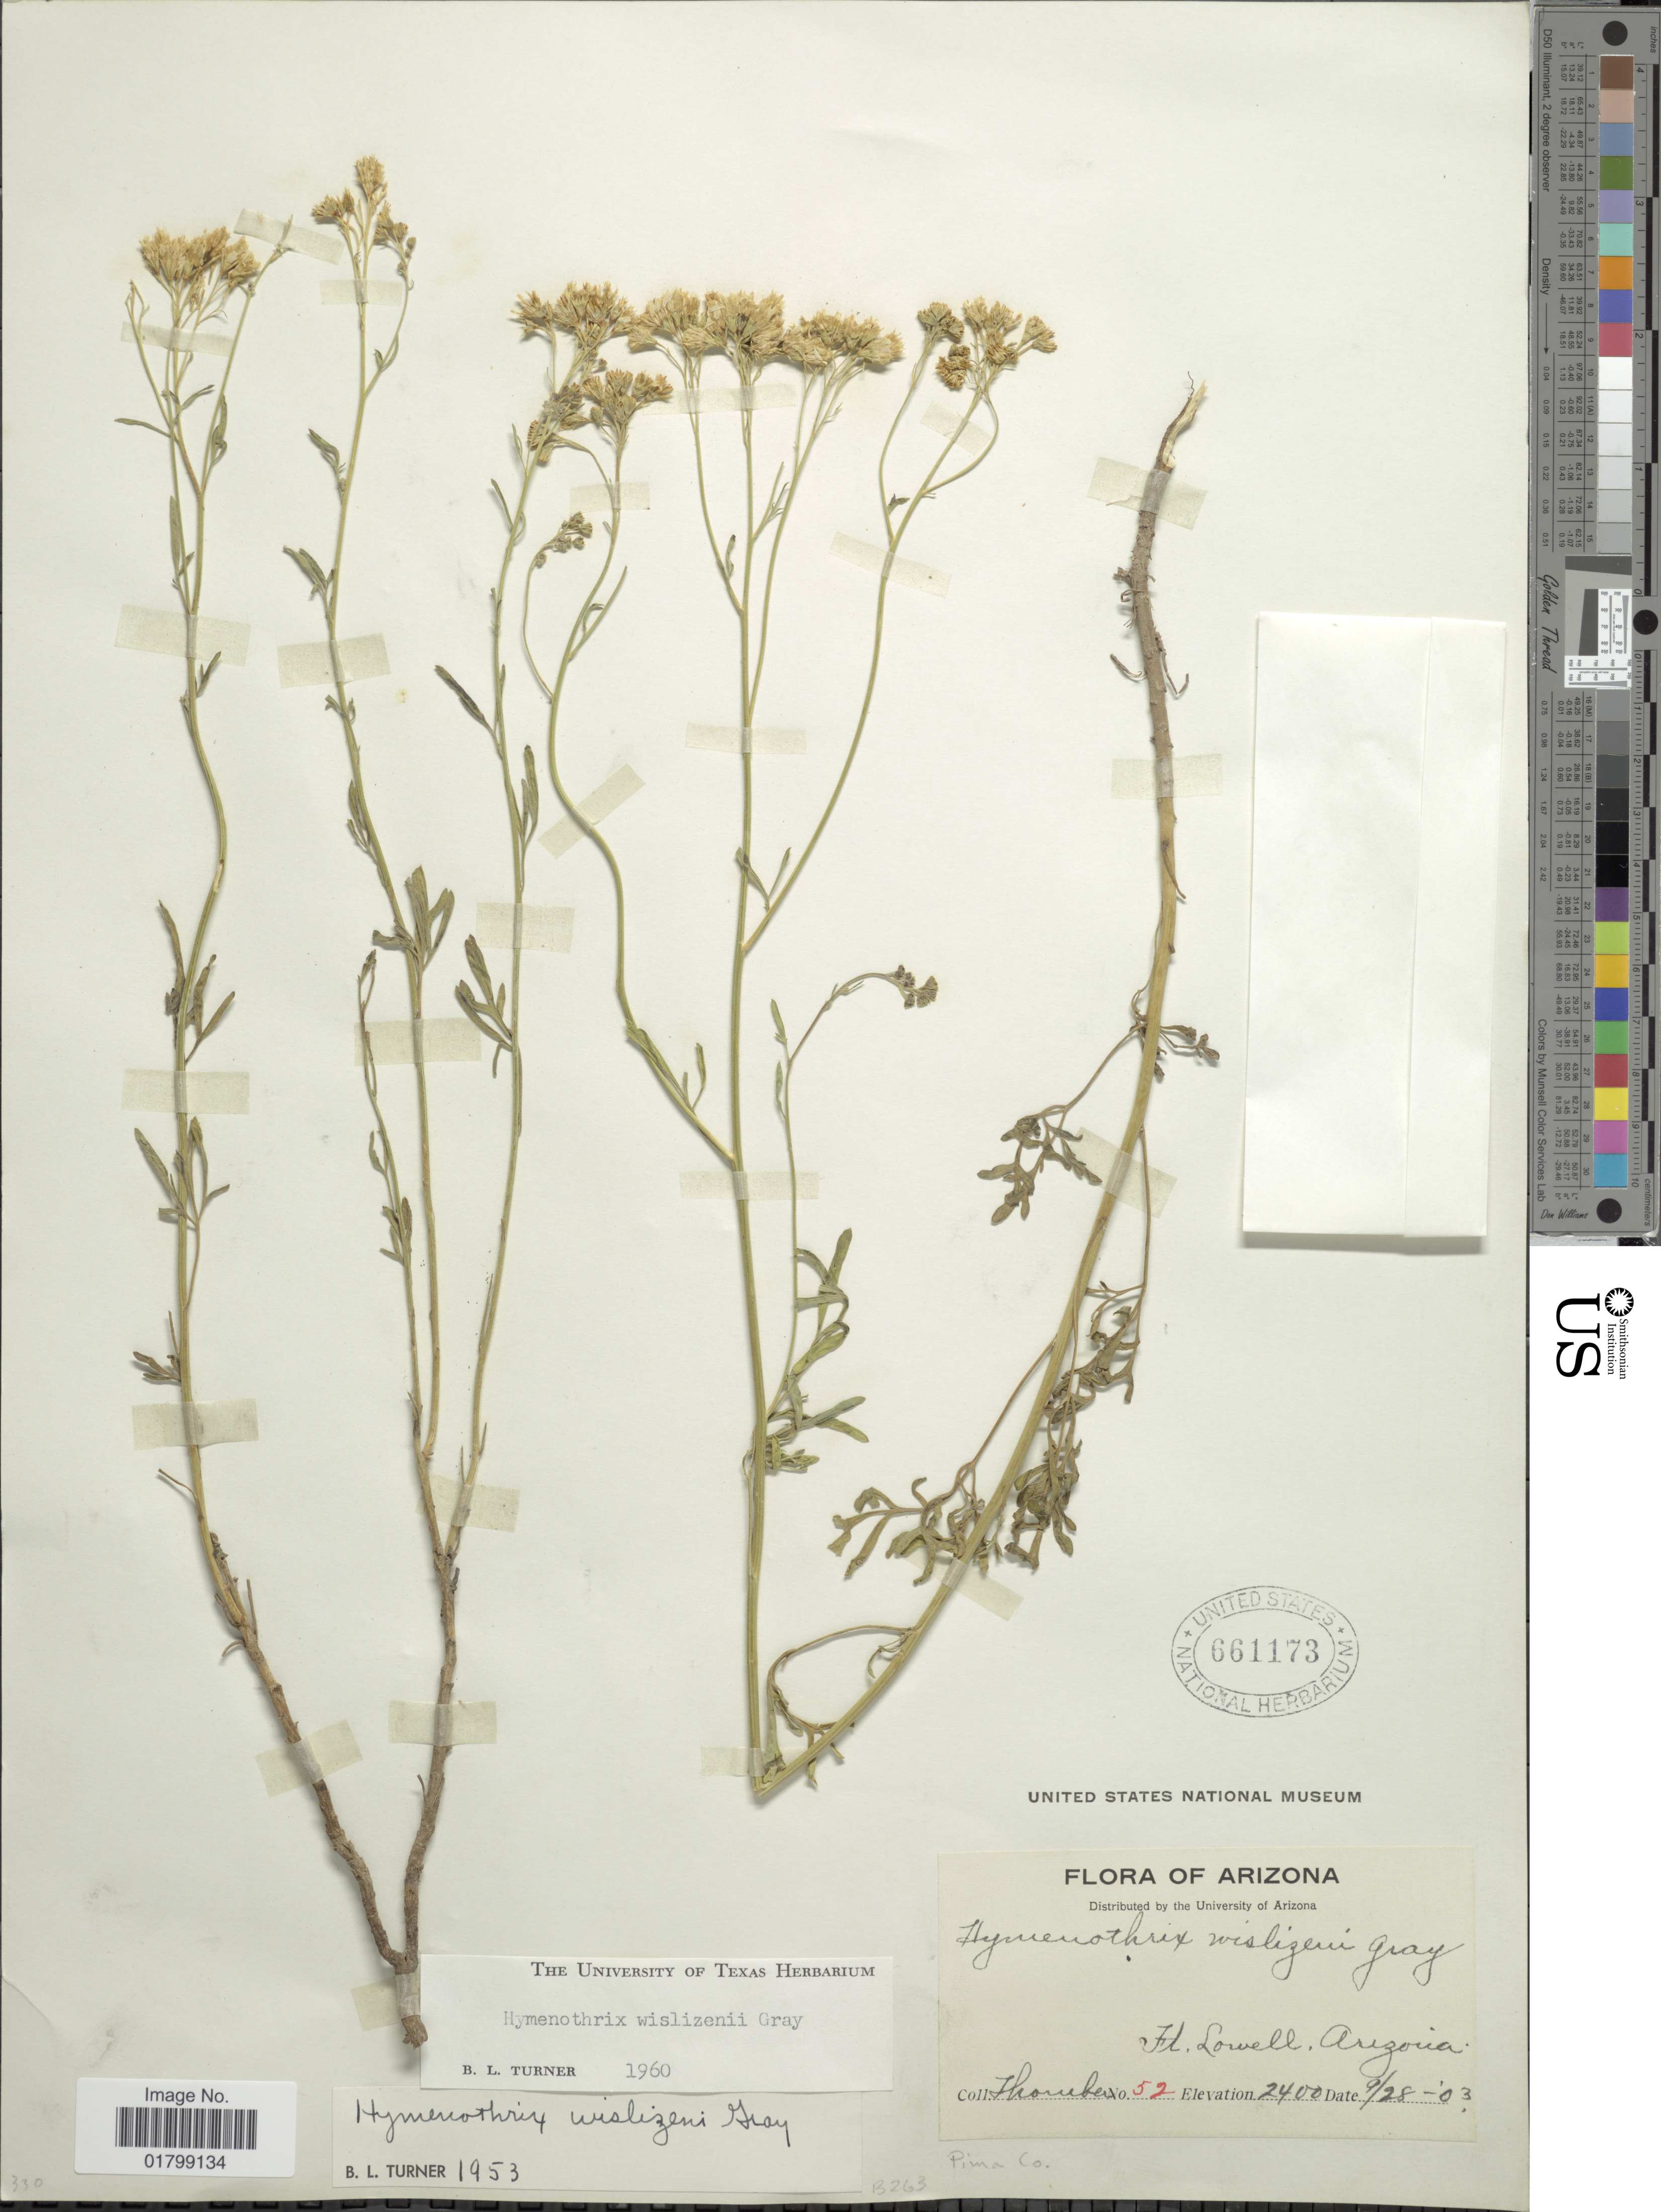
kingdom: Plantae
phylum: Tracheophyta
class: Magnoliopsida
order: Asterales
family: Asteraceae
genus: Hymenothrix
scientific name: Hymenothrix wislizenii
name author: A. Gray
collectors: -. Thornber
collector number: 52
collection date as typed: Transcribed d/m/y: 28/9/3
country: United States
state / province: Arizona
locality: Ft. Lowell, Pima Co.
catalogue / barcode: US 661173